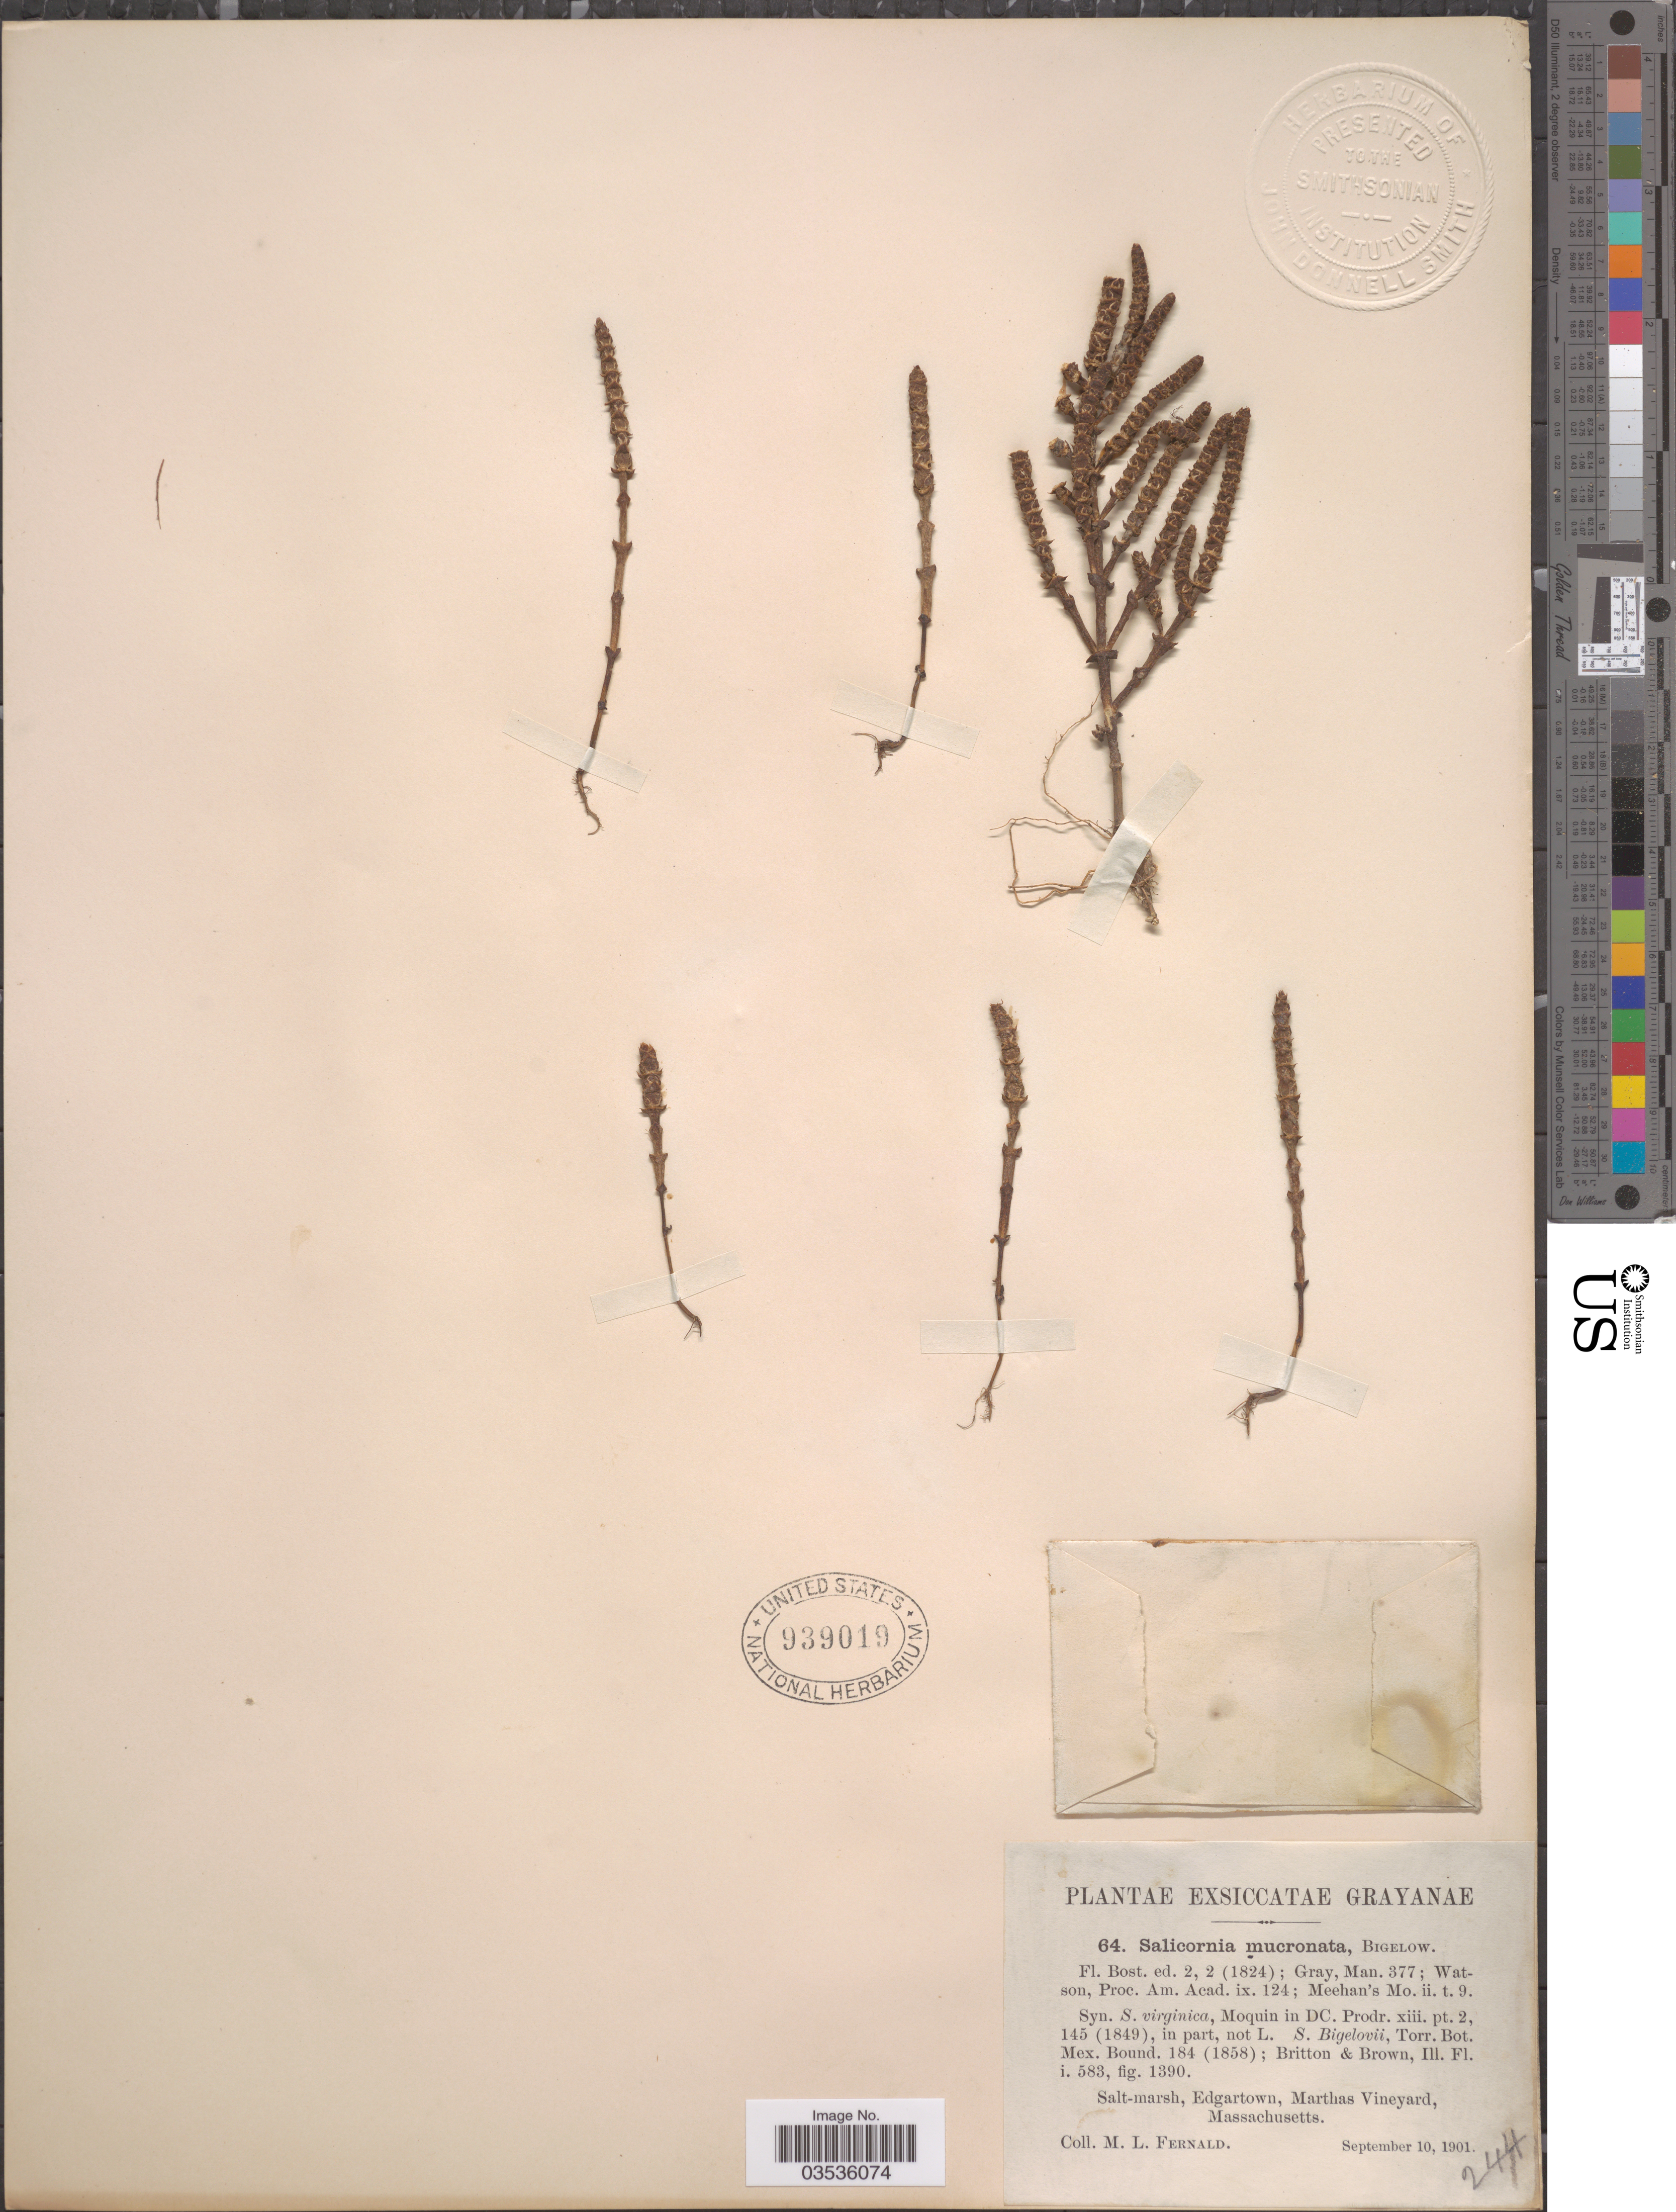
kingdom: Plantae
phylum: Tracheophyta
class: Magnoliopsida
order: Caryophyllales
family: Amaranthaceae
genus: Salicornia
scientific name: Salicornia mucronata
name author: Lag.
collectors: M. L. Fernald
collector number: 64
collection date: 1901-09-10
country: United States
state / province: Massachusetts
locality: Salt-marsh, Edgartown, Marthas Vineyard.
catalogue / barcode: US 939019